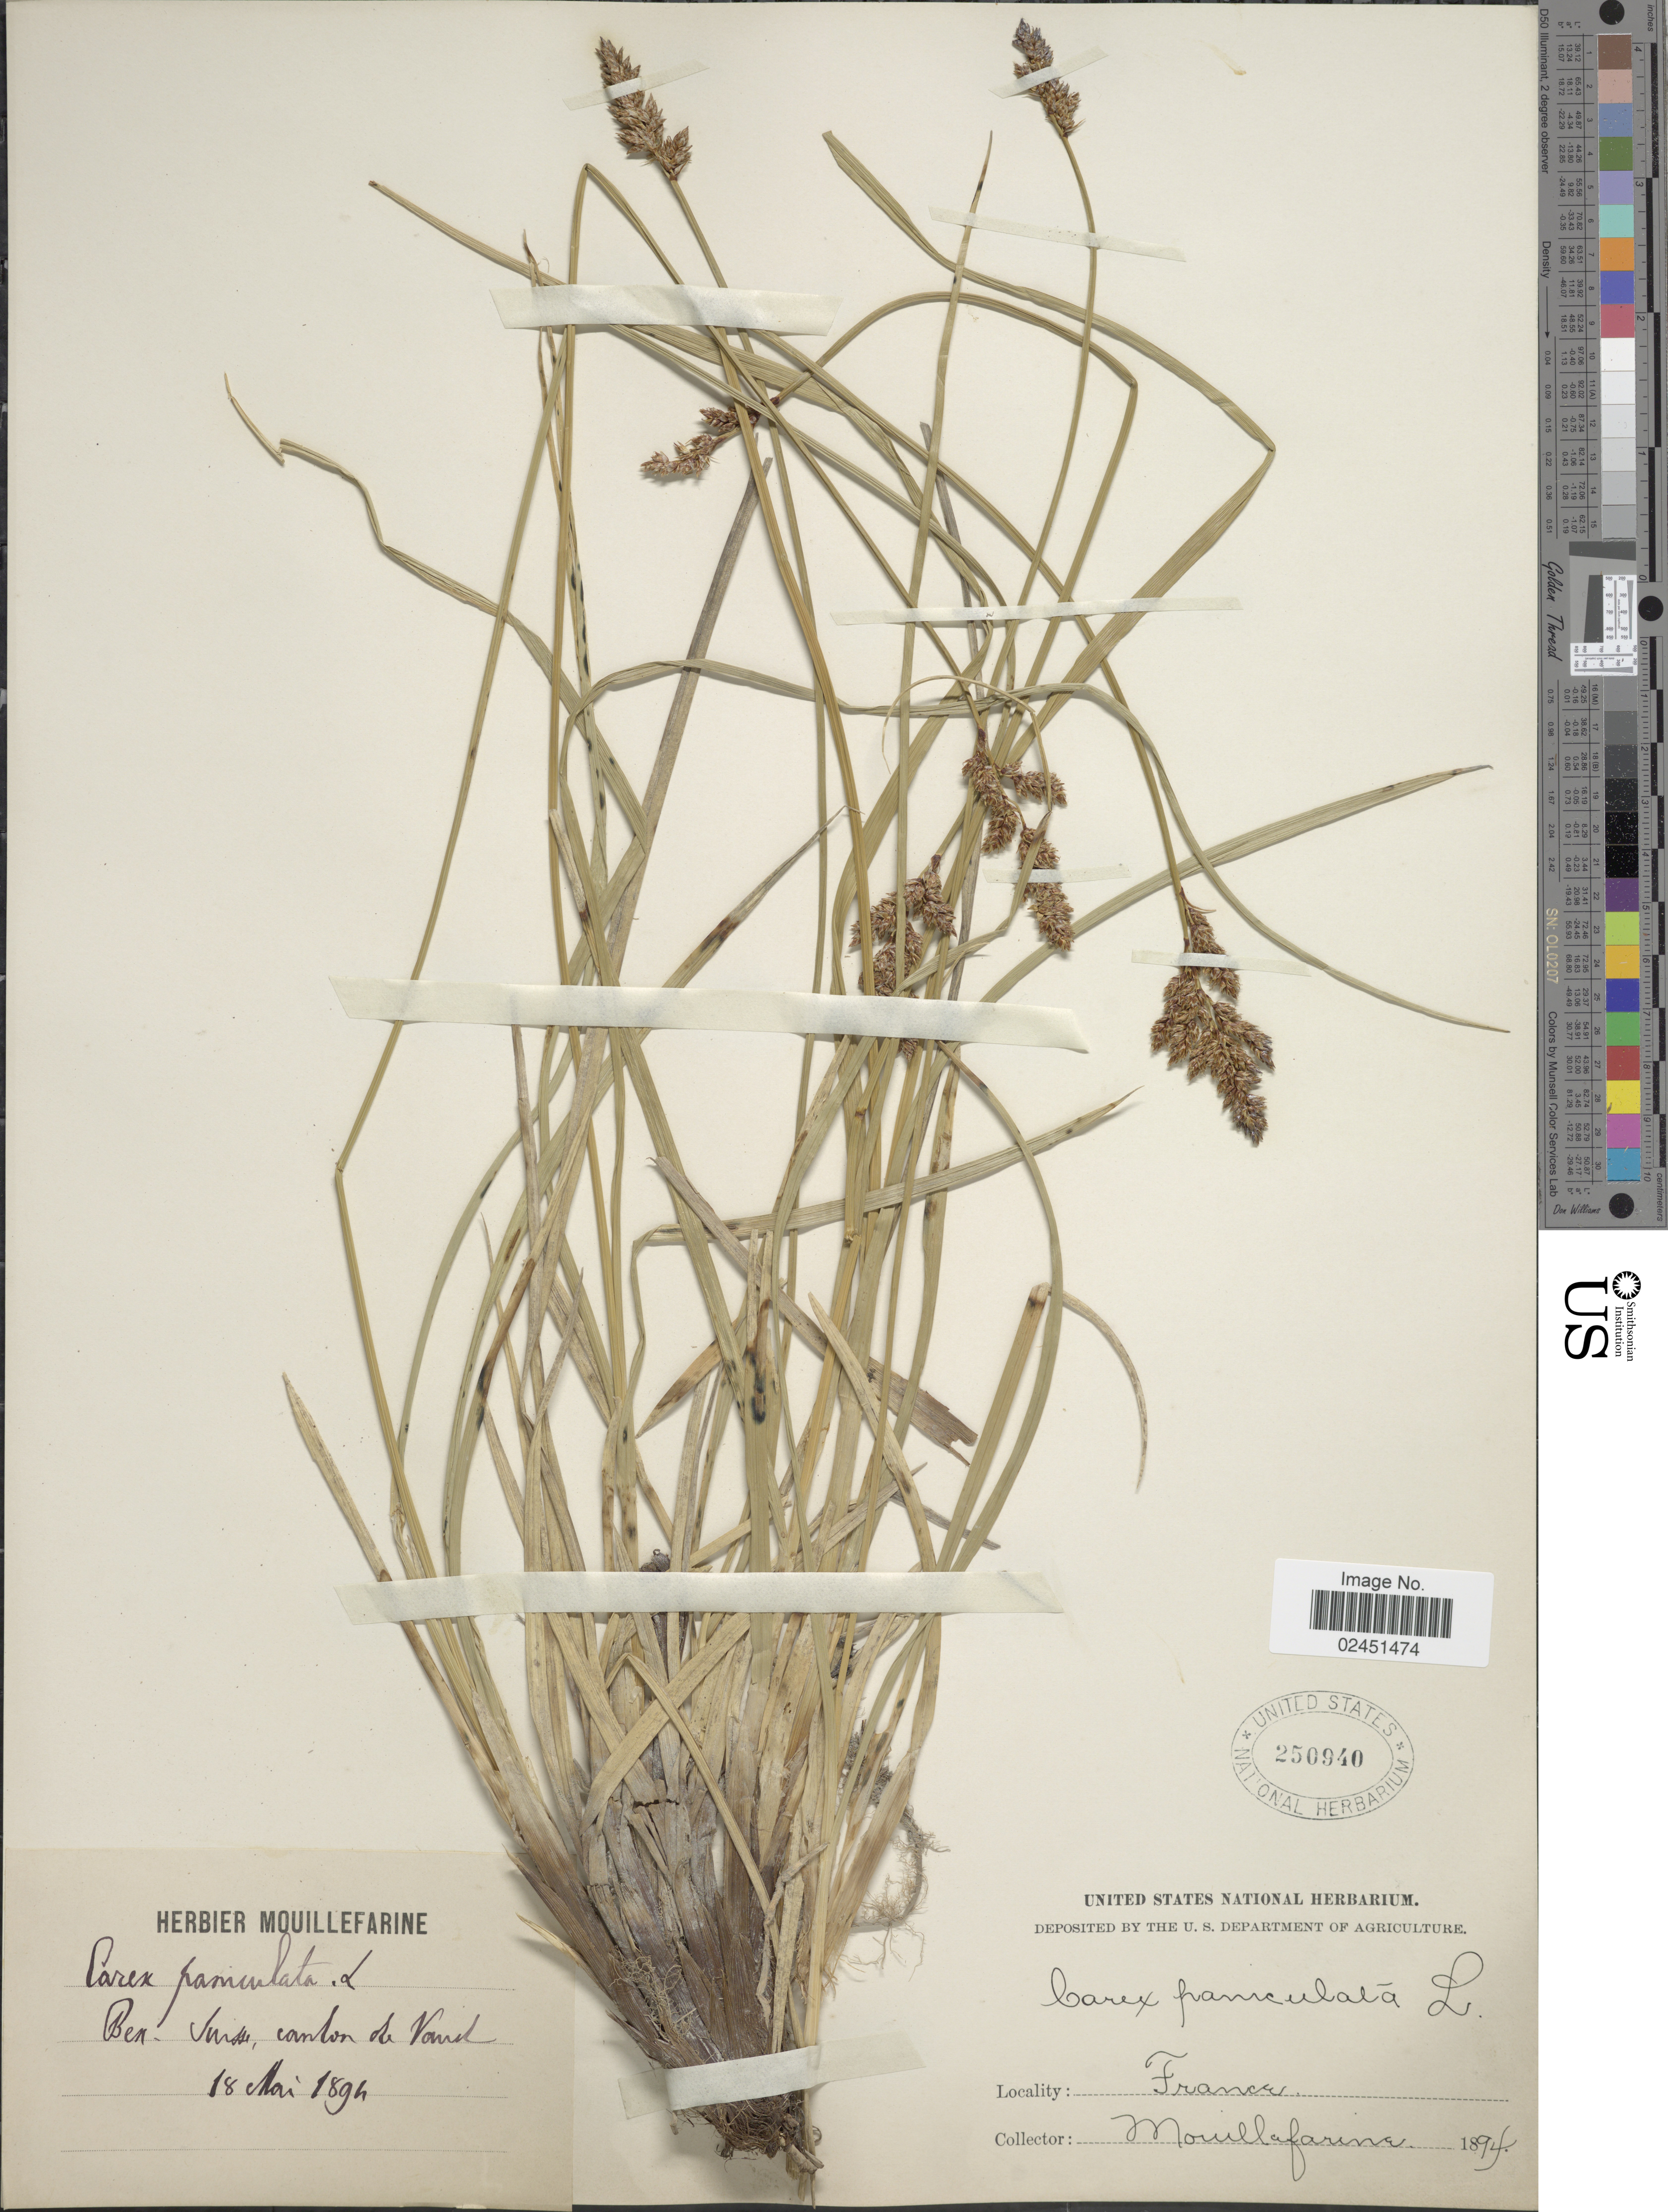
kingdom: Plantae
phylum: Tracheophyta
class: Liliopsida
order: Poales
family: Cyperaceae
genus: Carex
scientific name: Carex paniculata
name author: L.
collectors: A. Mouillefarine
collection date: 1894-05-18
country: Switzerland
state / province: Vaud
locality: Bex, Canton de Vaud, Suisse.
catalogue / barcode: US 250940